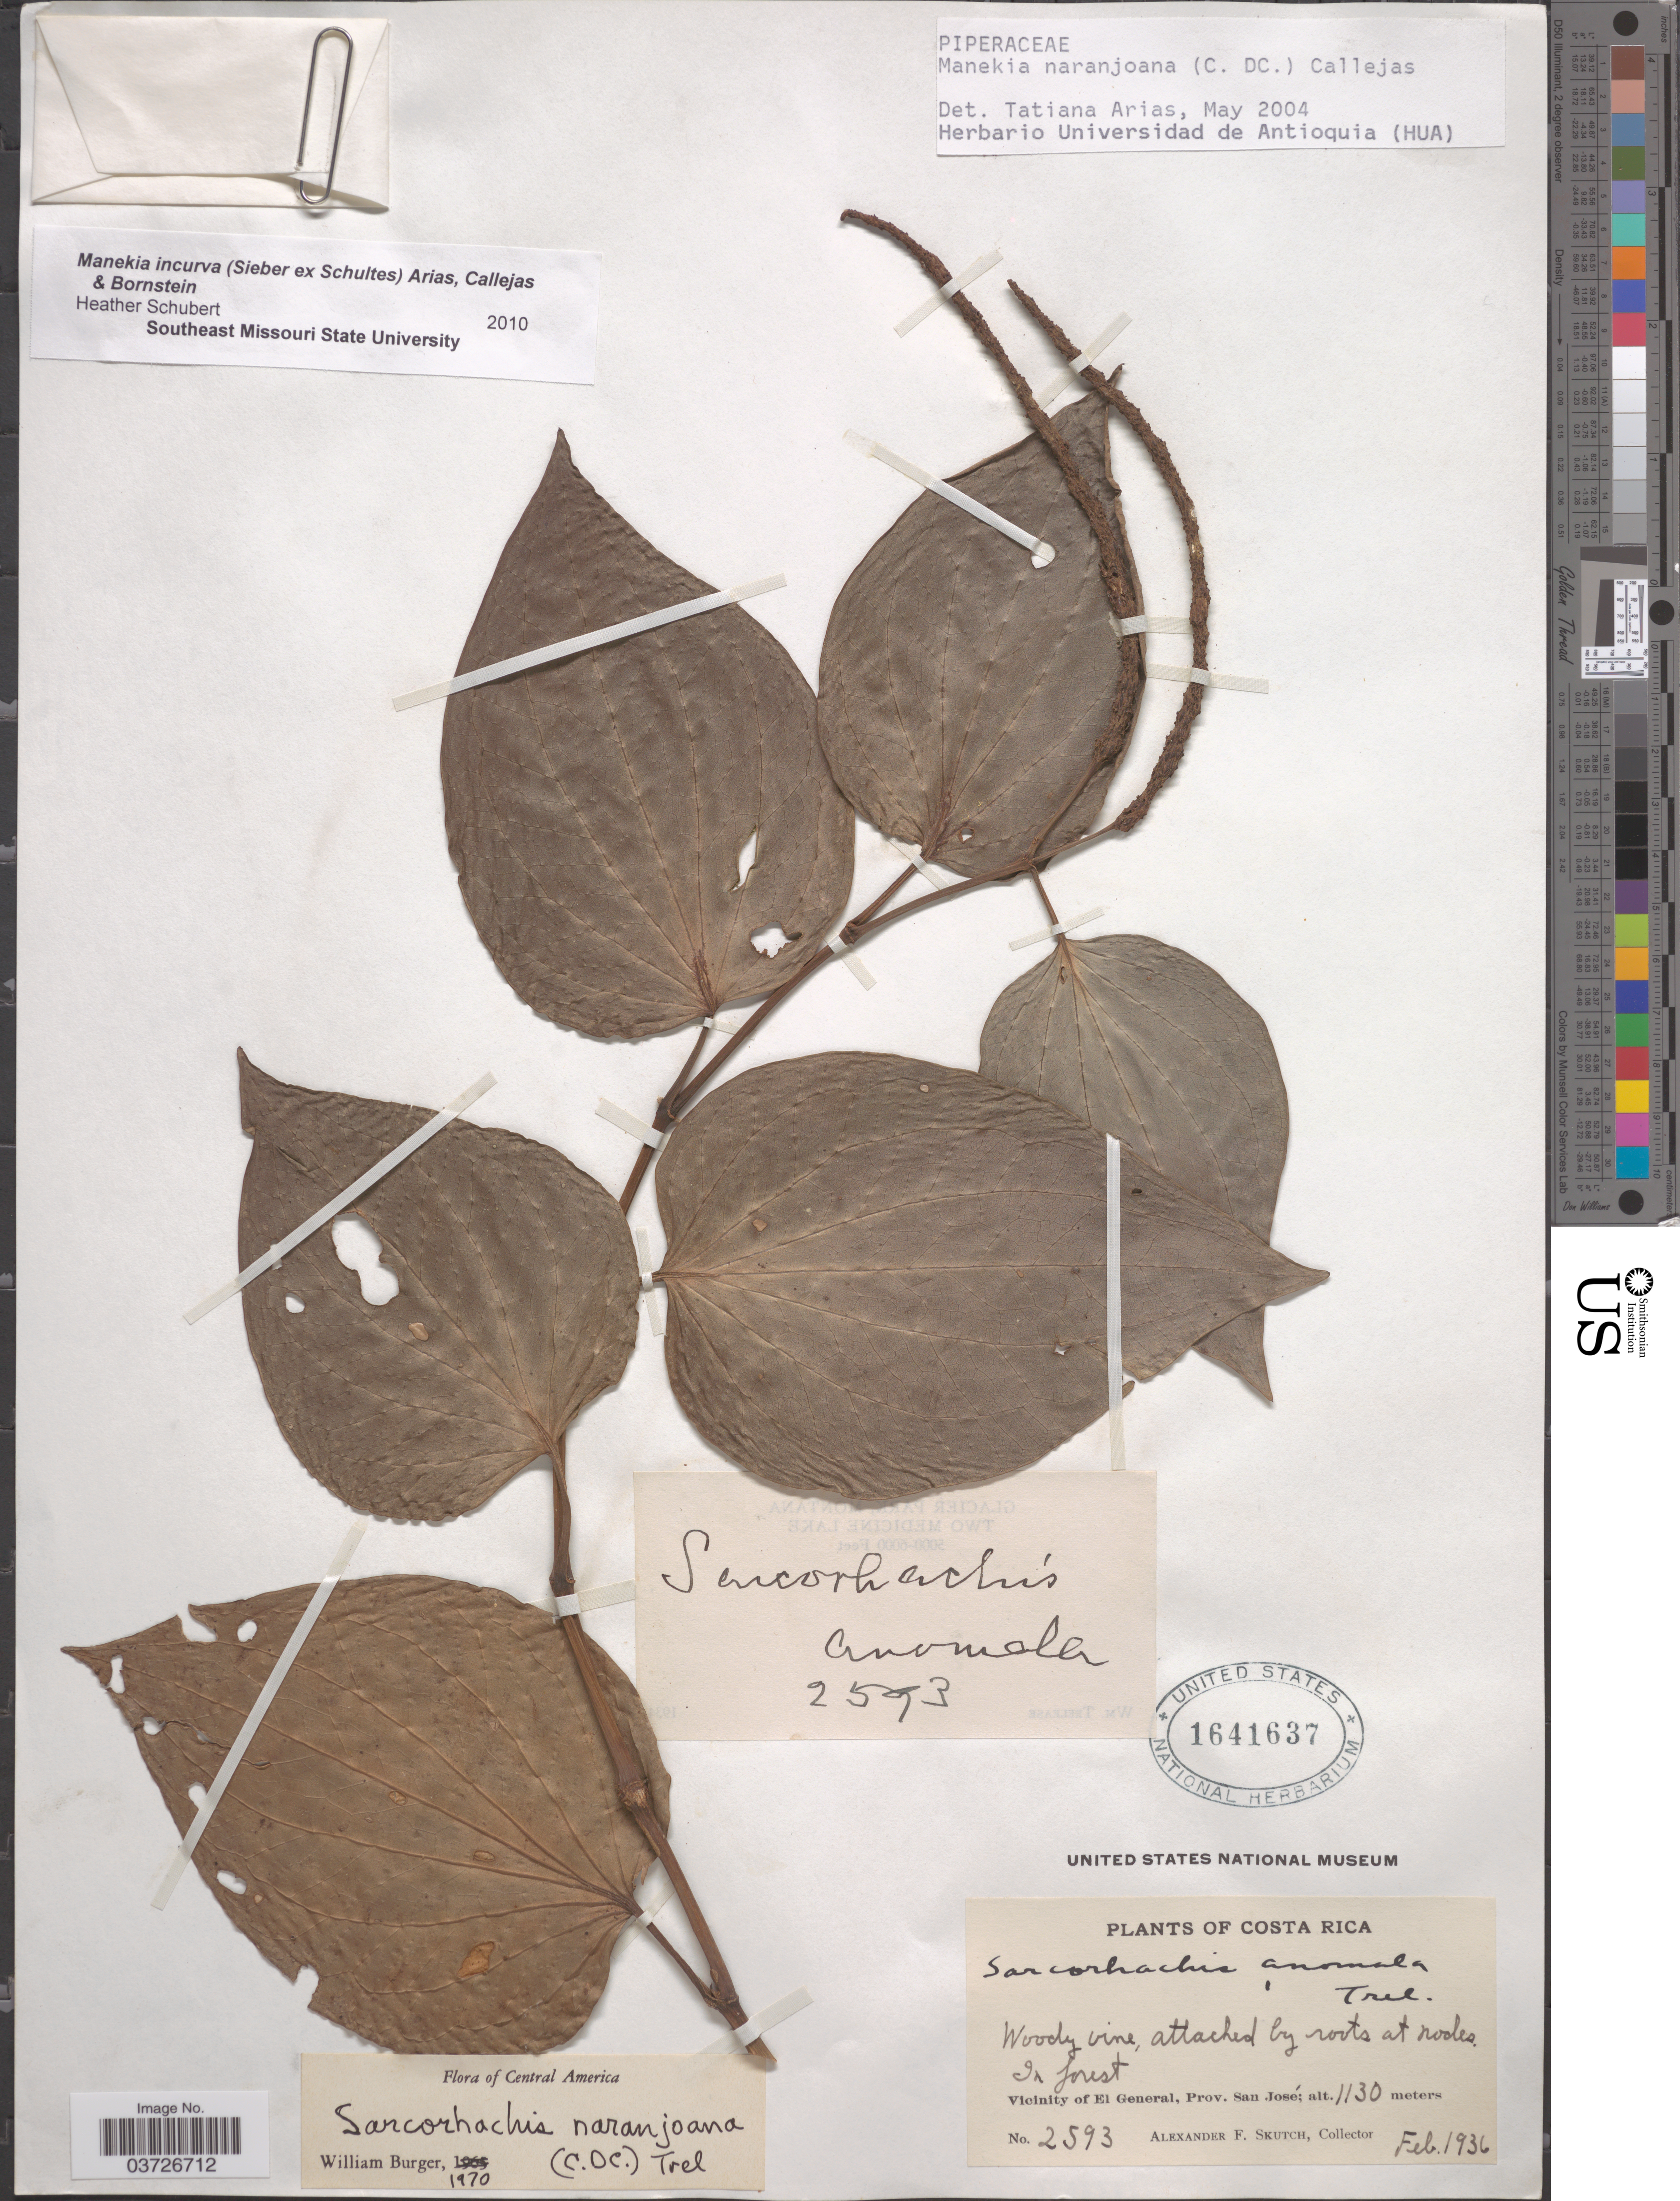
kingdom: Plantae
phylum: Tracheophyta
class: Magnoliopsida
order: Piperales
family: Piperaceae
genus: Manekia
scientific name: Manekia incurva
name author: (Sieber ex Schult.) T. Arias et al.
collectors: A. F. Skutch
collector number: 2593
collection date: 1936-02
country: Costa Rica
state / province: San José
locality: Vicinity of El General.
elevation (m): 1130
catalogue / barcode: US 1641637